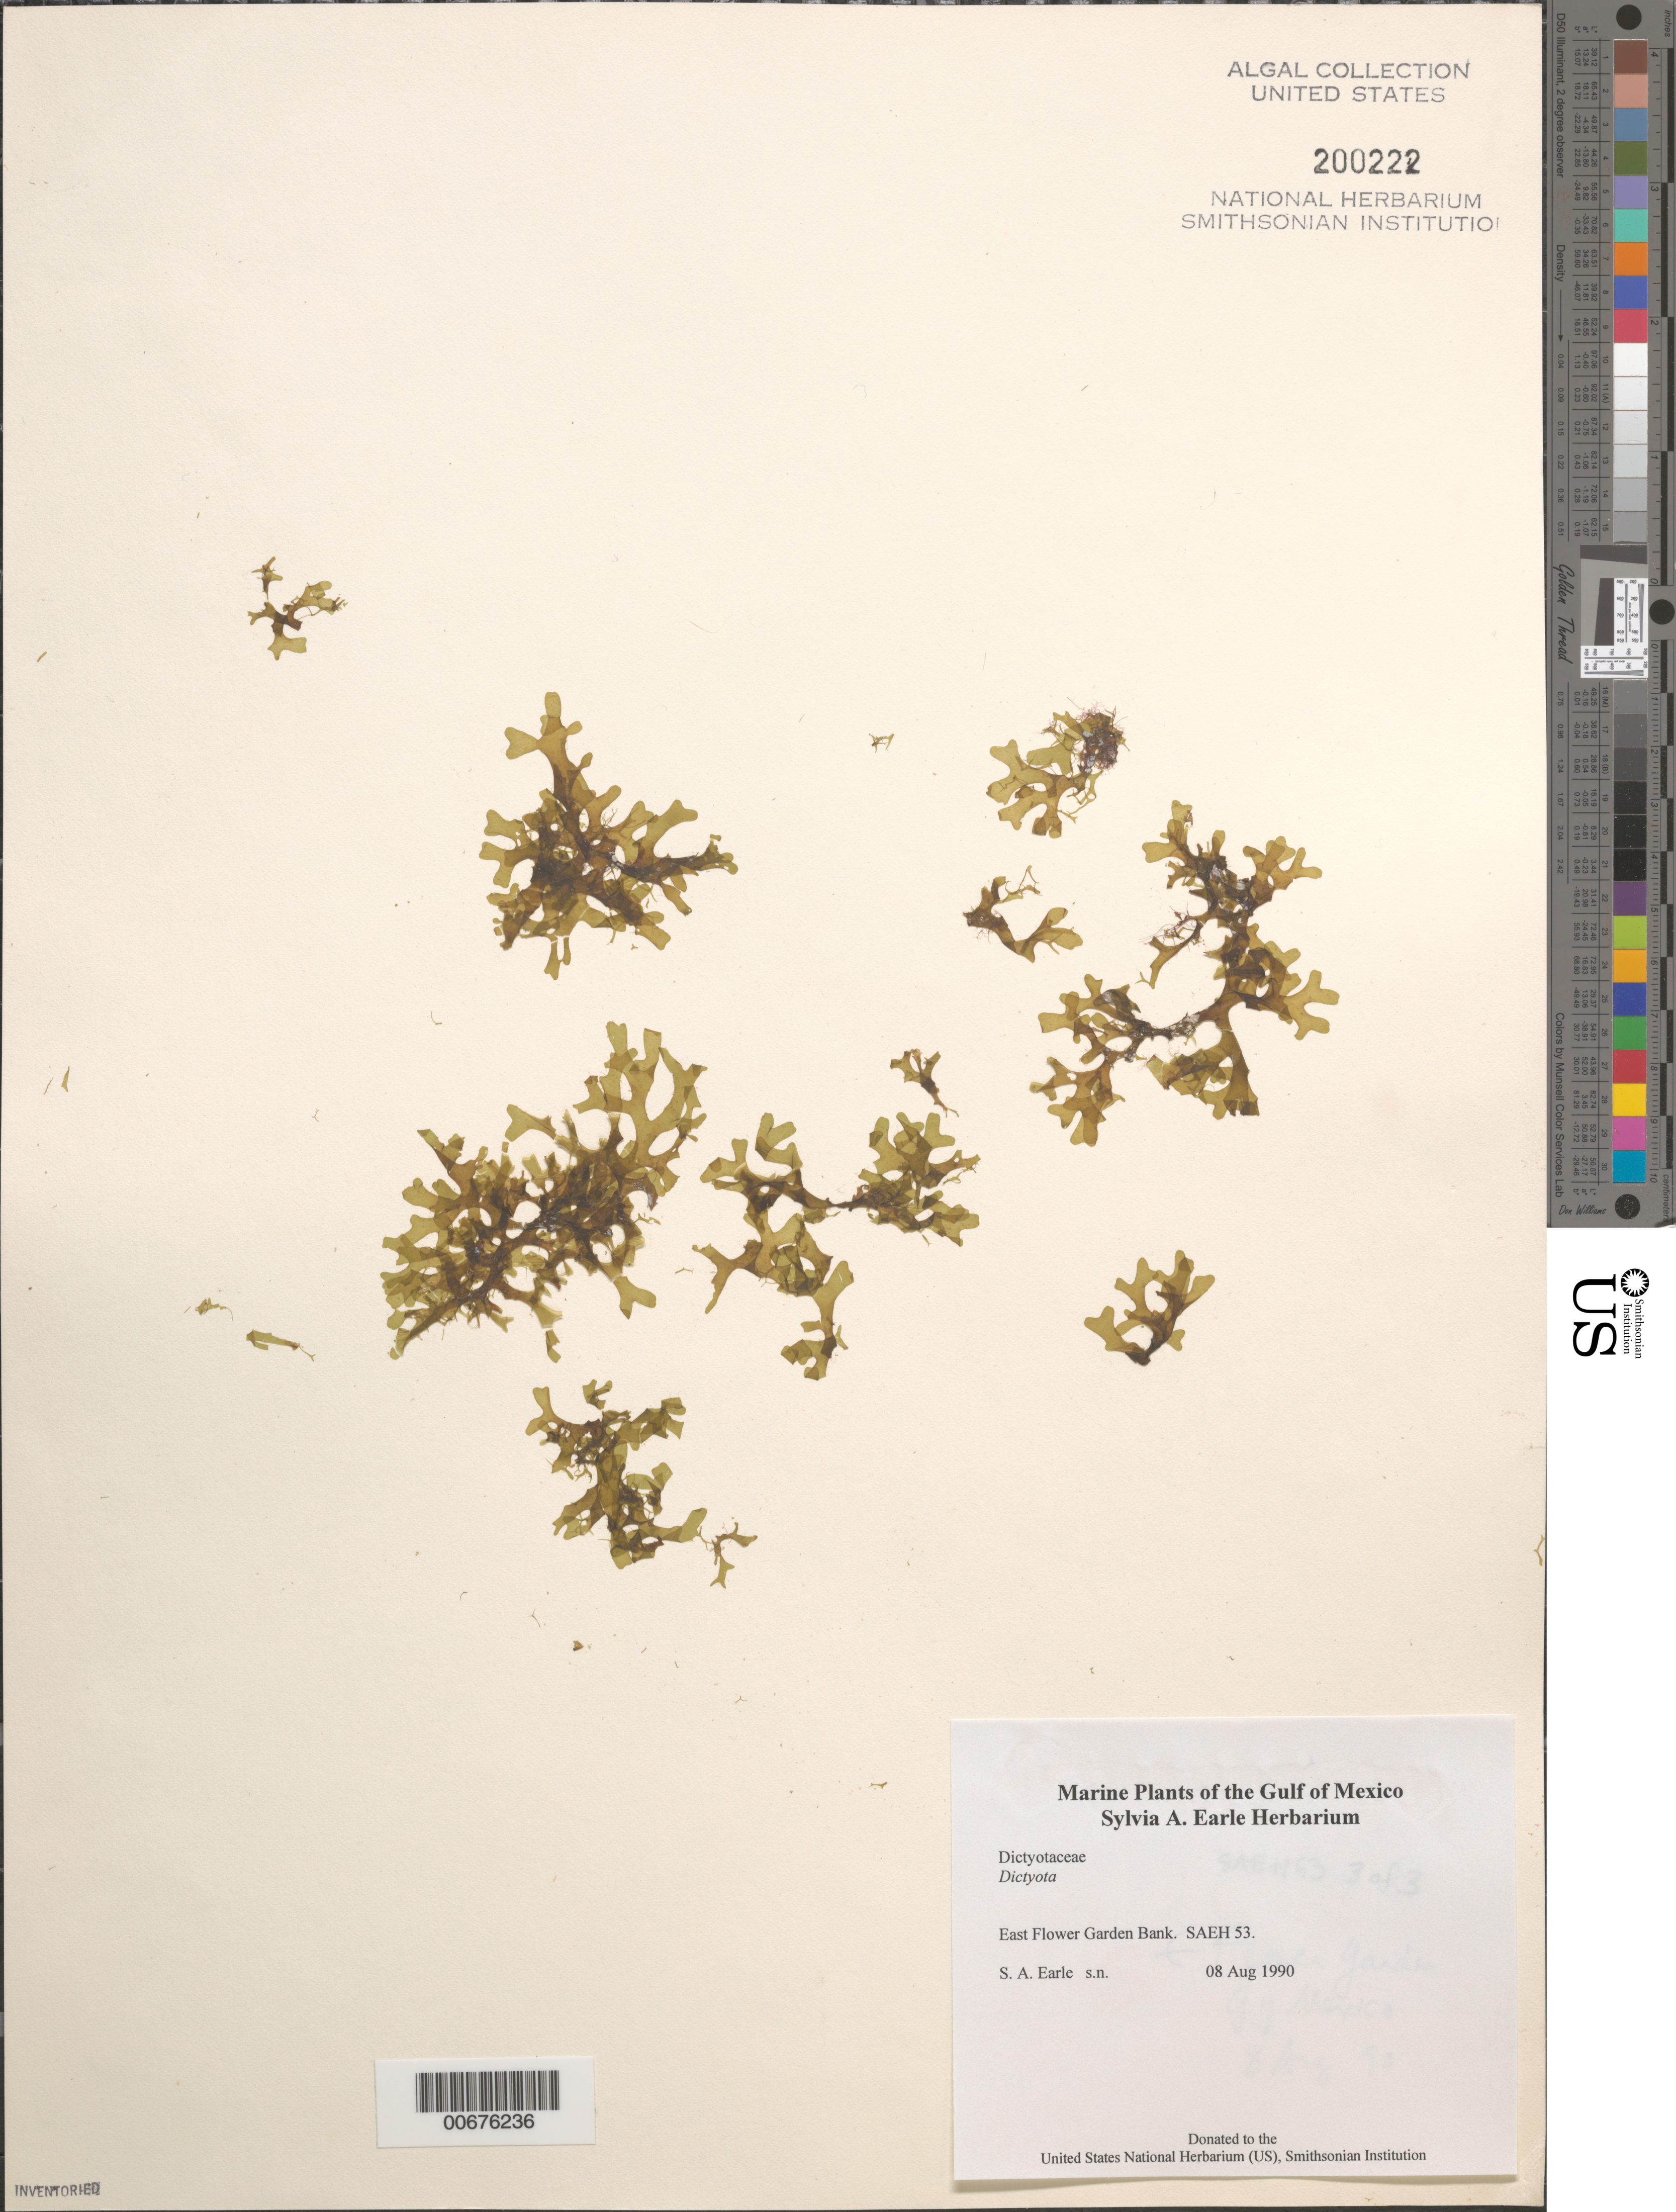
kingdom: Chromista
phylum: Ochrophyta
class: Phaeophyceae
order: Dictyotales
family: Dictyotaceae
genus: Dictyota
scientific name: Dictyota sp.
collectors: S. A. Earle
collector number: SAEH 53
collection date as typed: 08 Aug 1990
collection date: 1990-08-08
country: United States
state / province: Louisiana / Texas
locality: East Flower Garden Bank, Flower Garden Banks National Marine Sanctuary, Gulf of Mexico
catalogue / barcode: US 200222